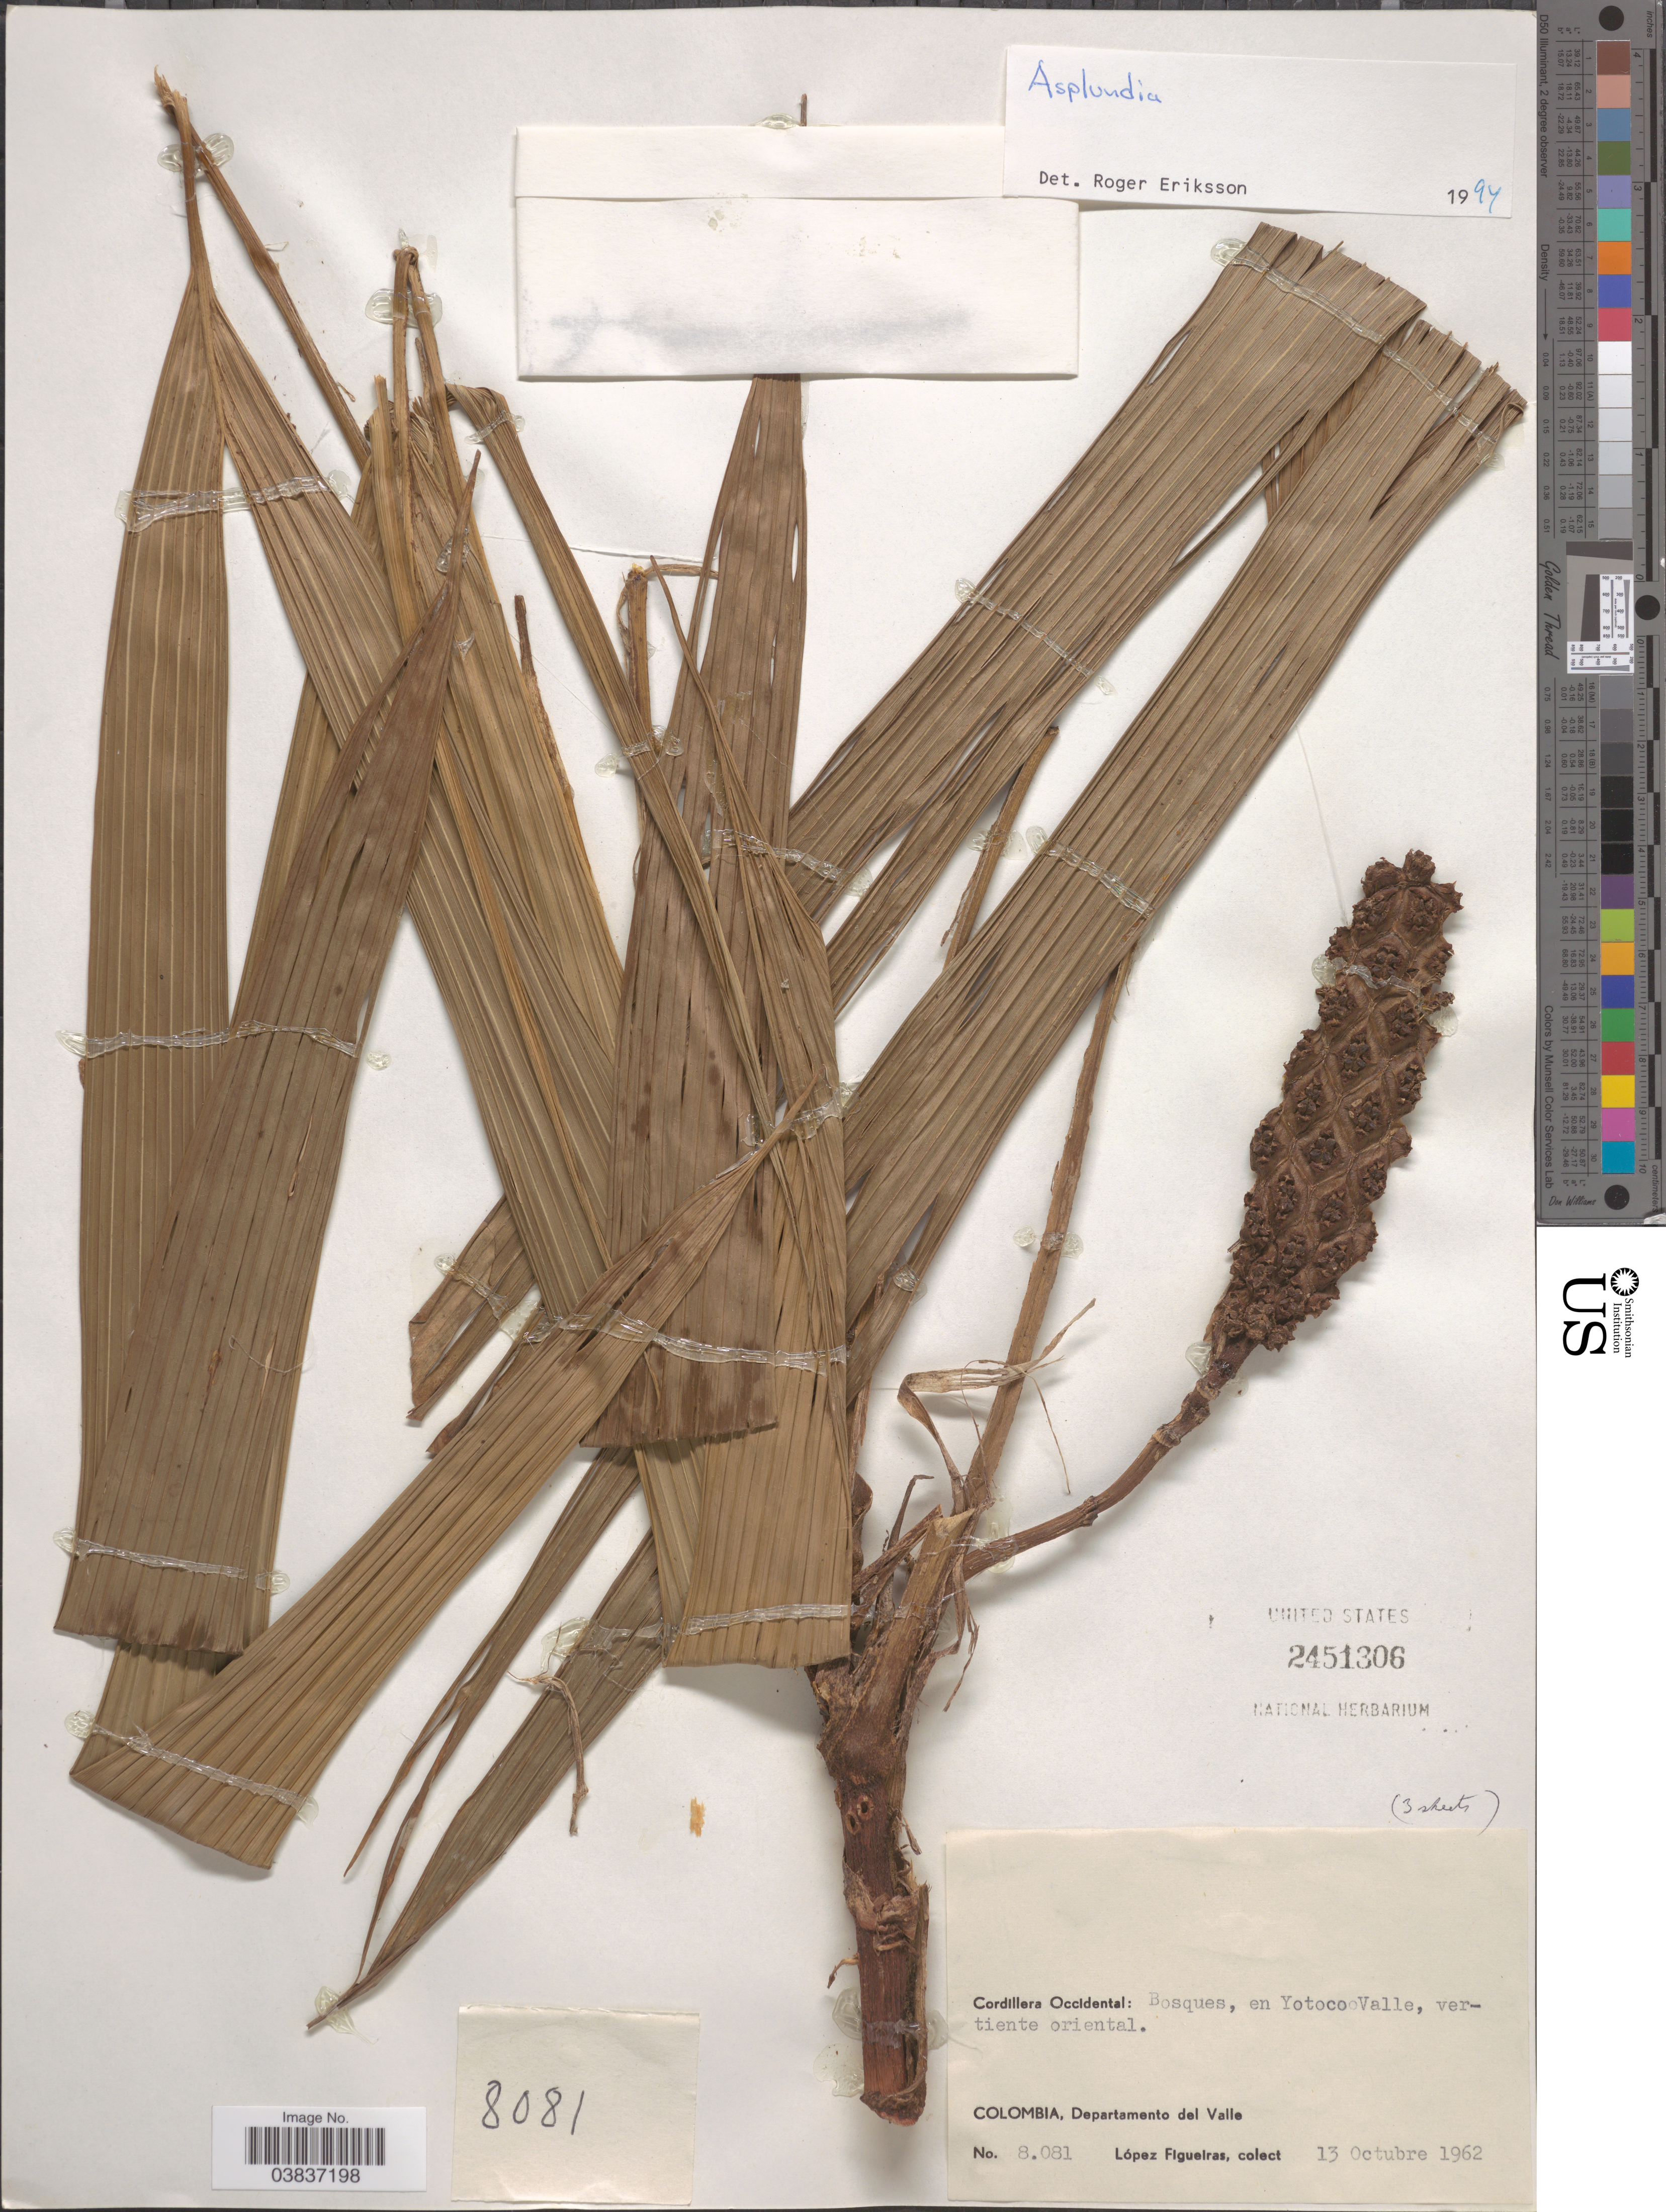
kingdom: Plantae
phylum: Tracheophyta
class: Liliopsida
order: Pandanales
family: Cyclanthaceae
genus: Asplundia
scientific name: Asplundia sp.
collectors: M. López Figueiras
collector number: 8081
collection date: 1962-10-13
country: Colombia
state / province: Valle del Cauca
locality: Cordillera Occidental: en Yotoco Valle, vertiente oriental. Departamento del Valle.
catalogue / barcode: US 2451306